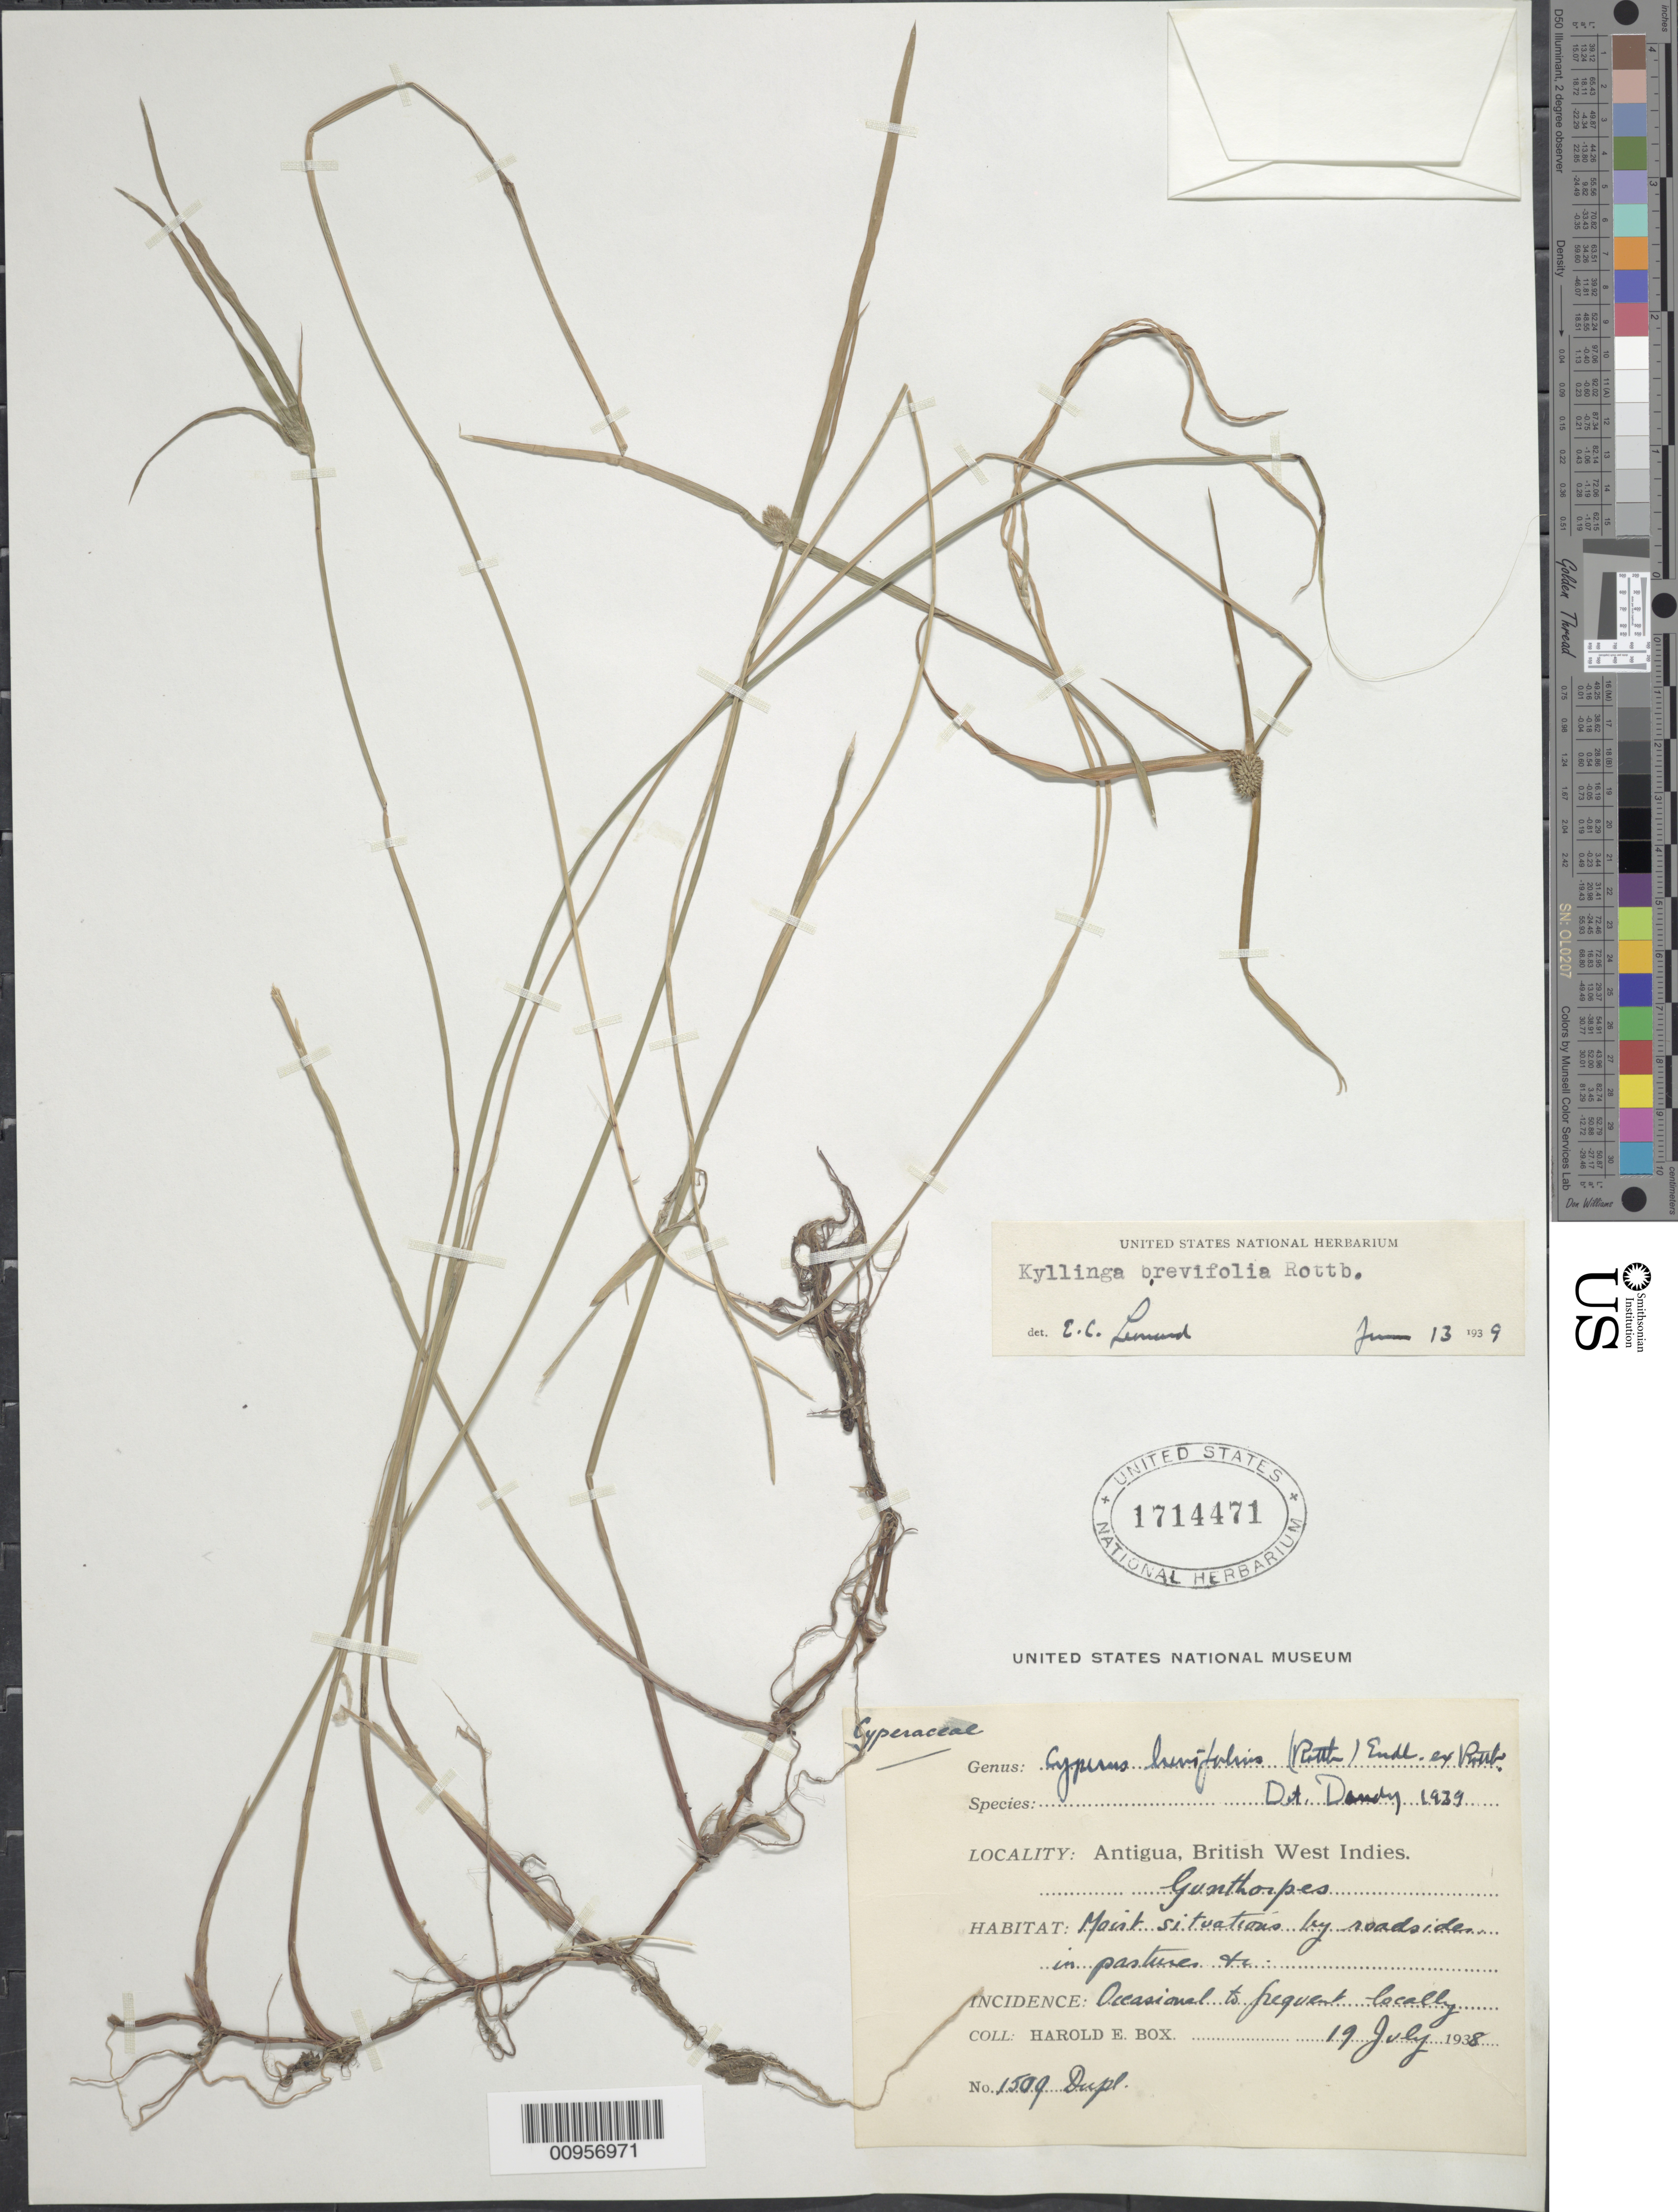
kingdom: Plantae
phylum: Tracheophyta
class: Liliopsida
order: Poales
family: Cyperaceae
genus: Cyperus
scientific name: Cyperus brevifolius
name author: (Rottb.) Hassk.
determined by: Strong, M. T., (US), Smithsonian Institution - National Museum of Natural History (UNITED STATES)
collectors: H. E. Box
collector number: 1509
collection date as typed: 19 Jul 1938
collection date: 1938-07-19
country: Antigua and Barbuda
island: Antigua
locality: Gunthorpes, by roadsides, in pastures, etc.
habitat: Moist situations by roadsides, in pastures, etc.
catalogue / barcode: US 1714471